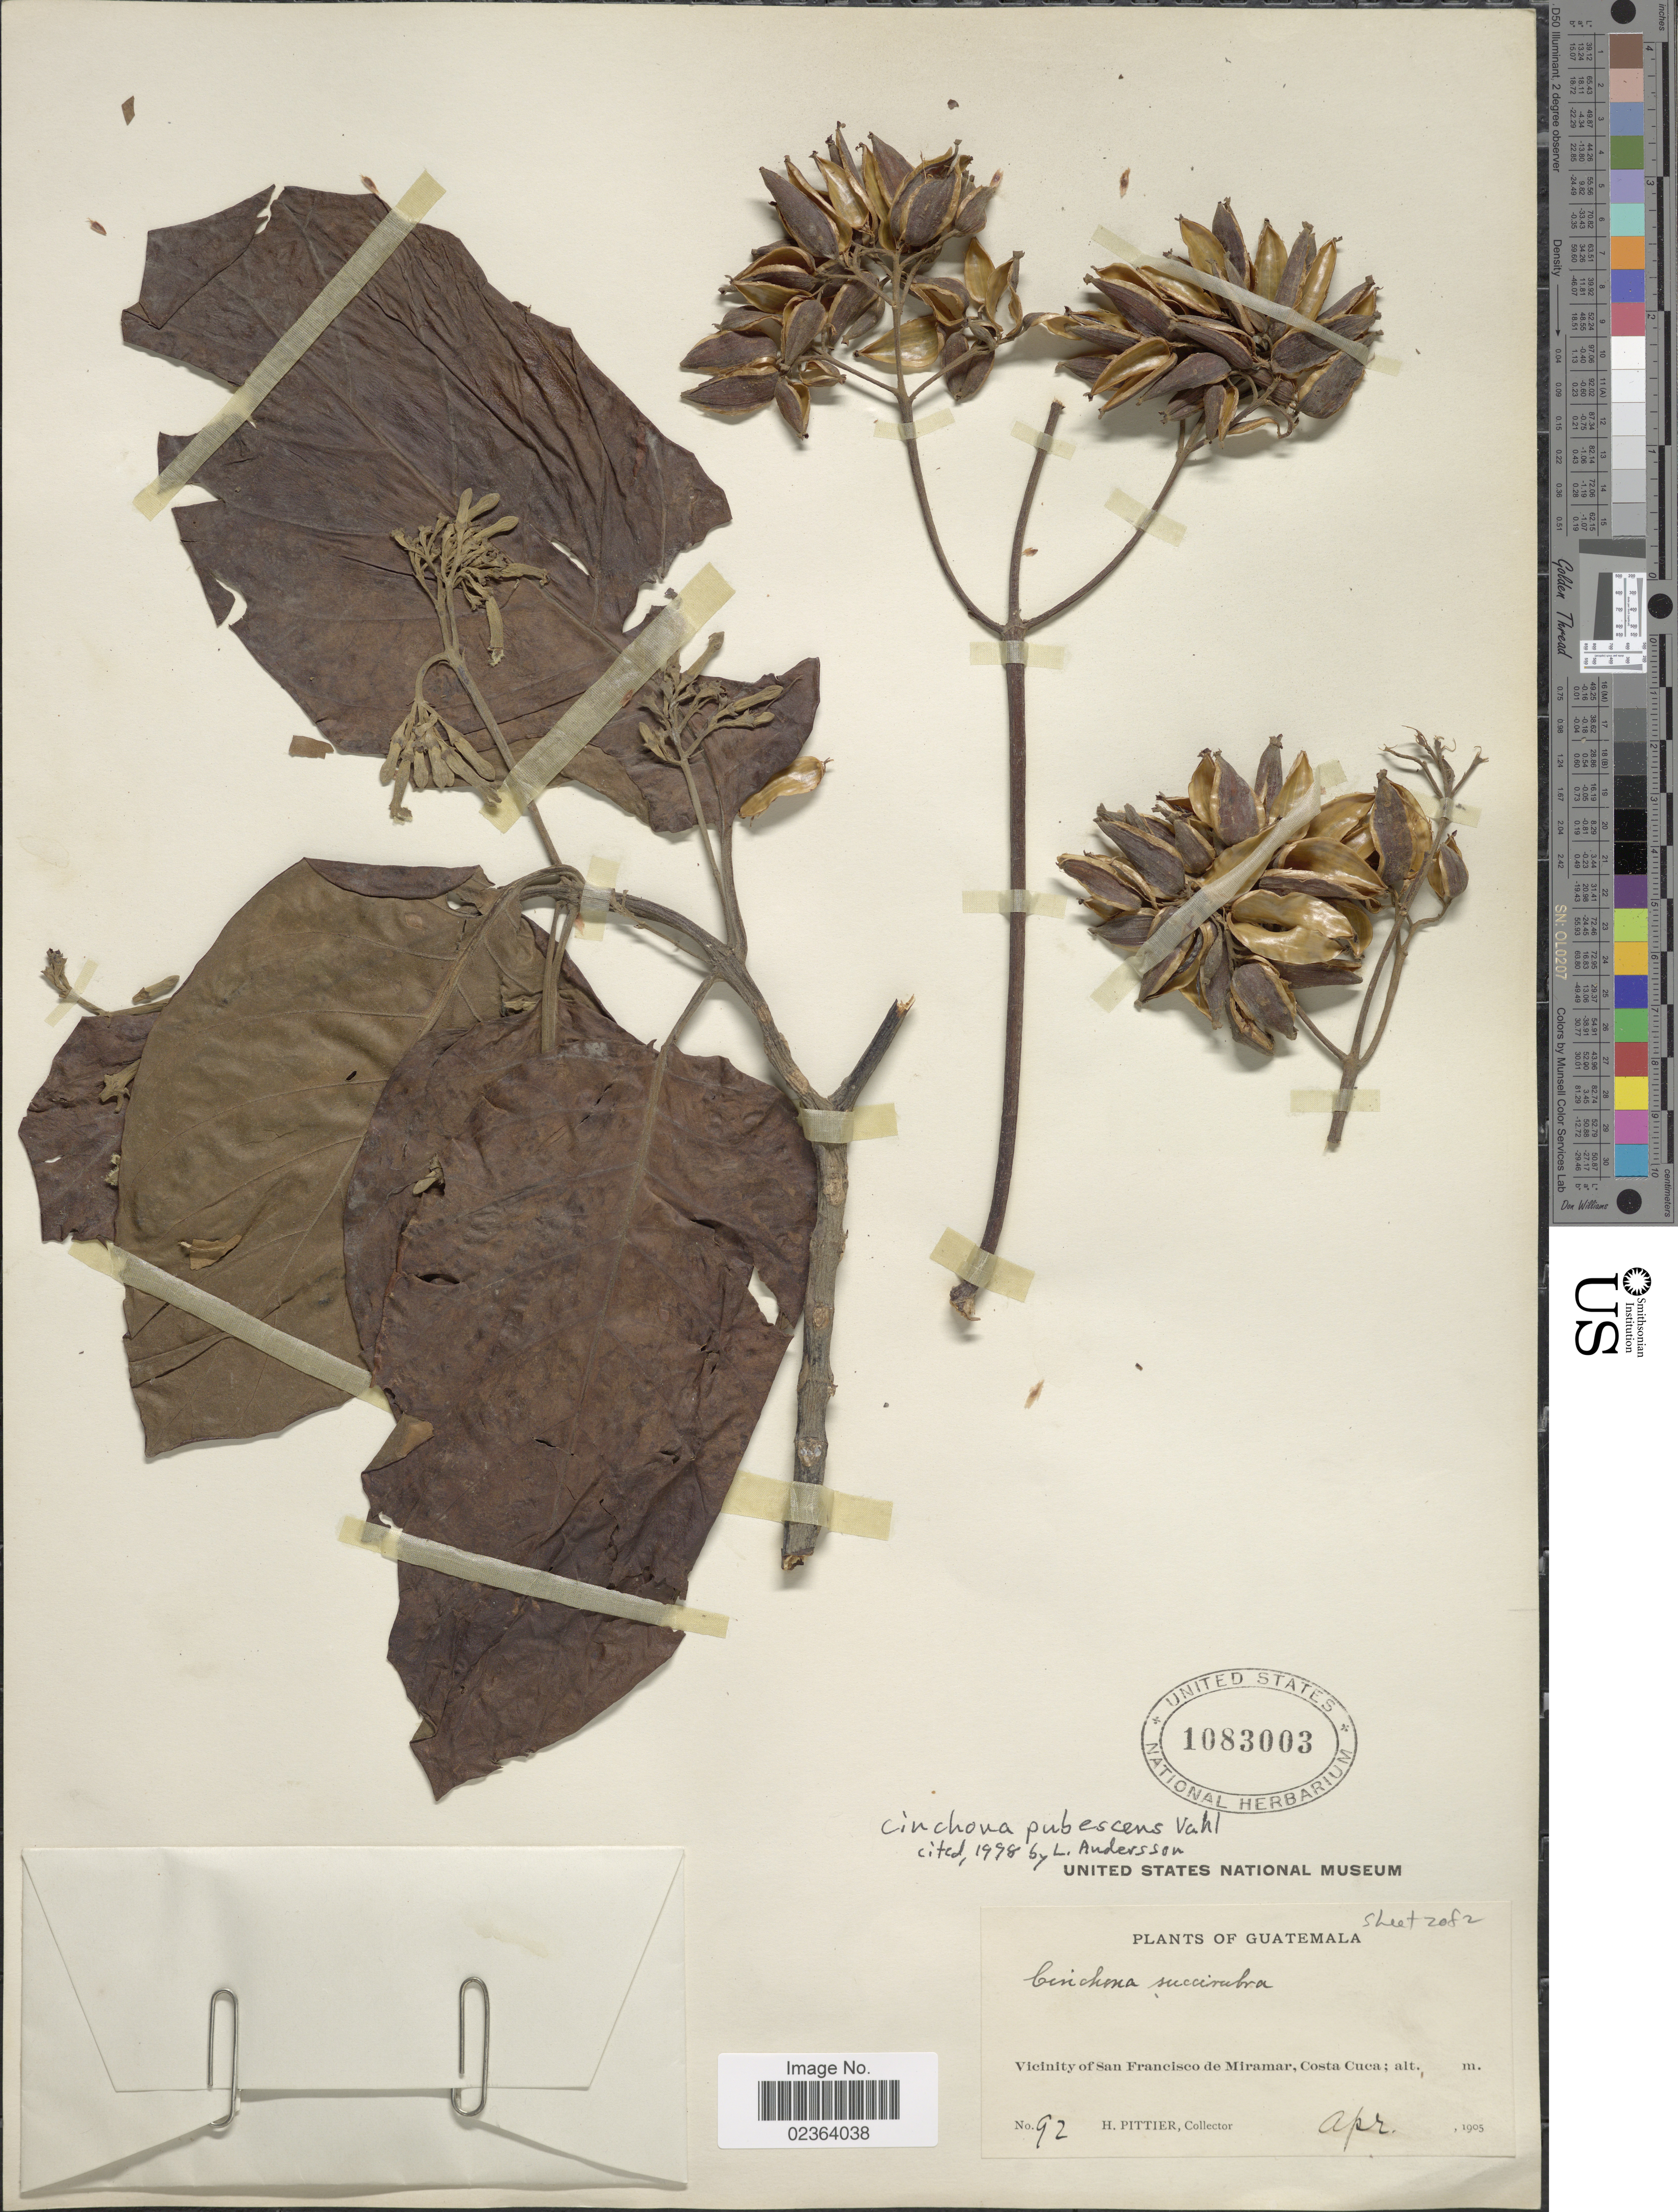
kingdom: Plantae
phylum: Tracheophyta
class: Magnoliopsida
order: Gentianales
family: Rubiaceae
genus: Cinchona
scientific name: Cinchona pubescens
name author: Vahl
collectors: H. F. Pittier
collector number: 92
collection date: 1905-04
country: Guatemala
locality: Vicinity of San Francisco de Miramar, Costa Cuca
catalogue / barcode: US 1083003